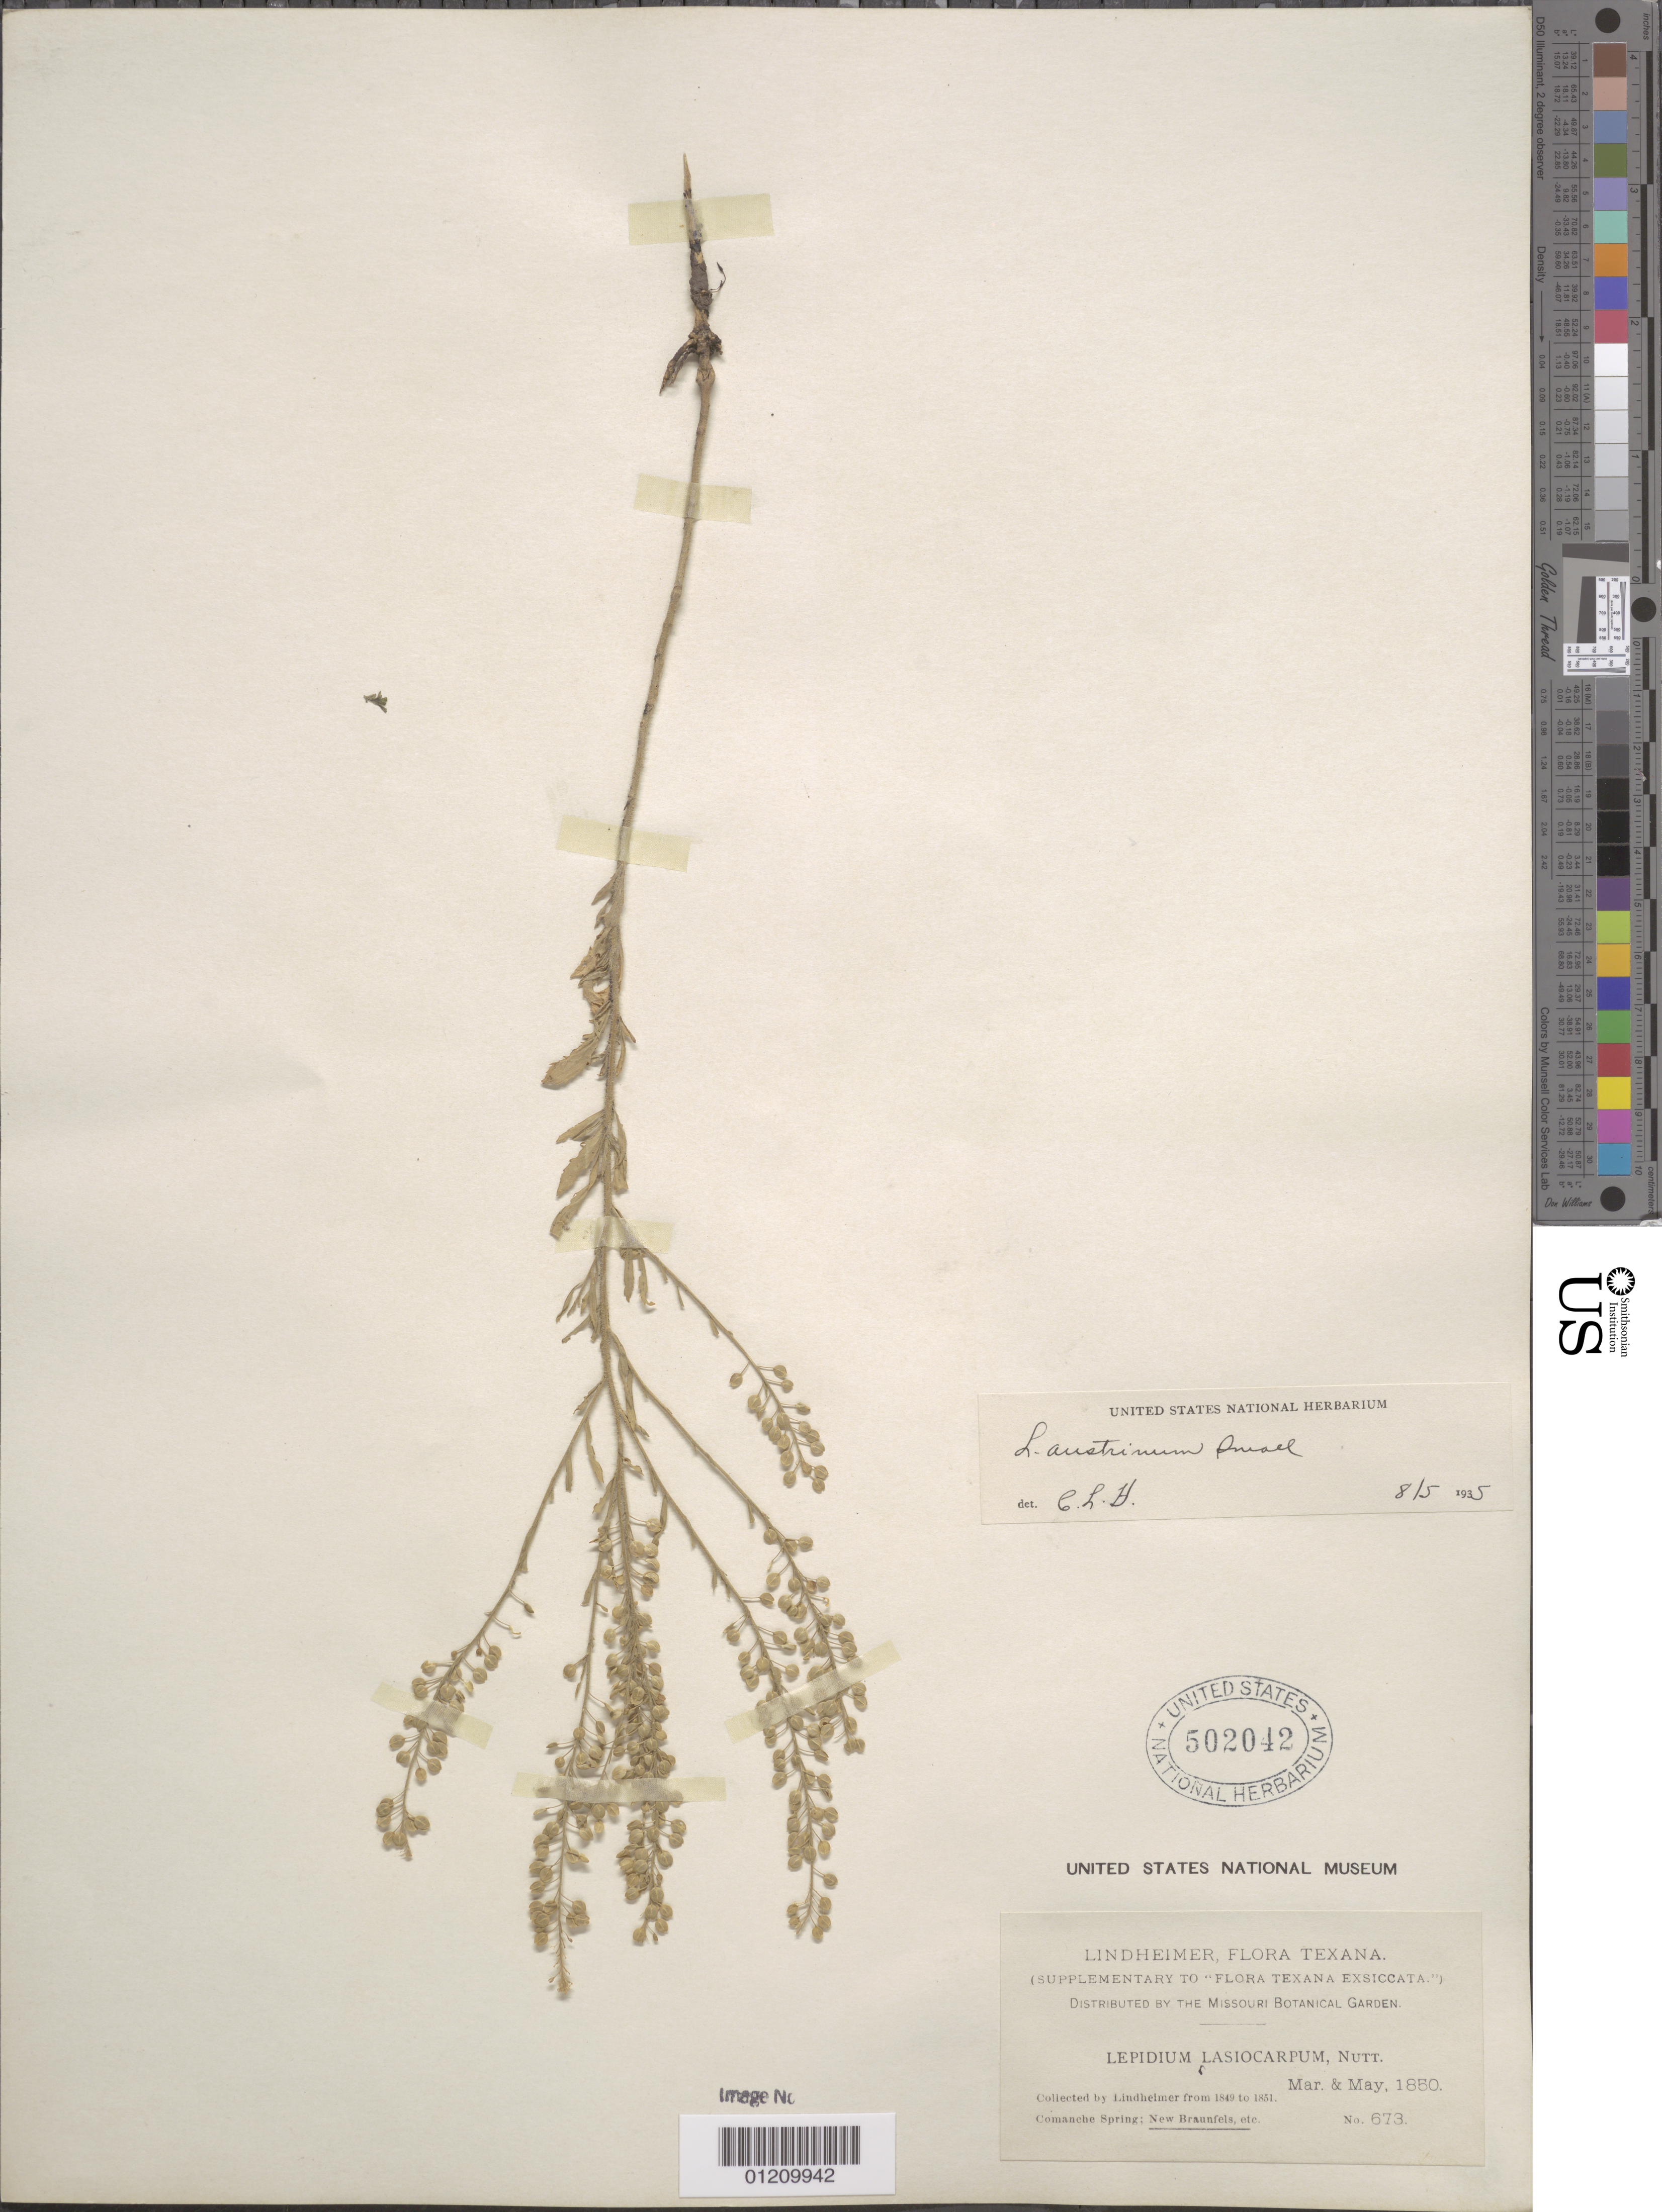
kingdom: Plantae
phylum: Tracheophyta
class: Magnoliopsida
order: Brassicales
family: Brassicaceae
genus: Lepidium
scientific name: Lepidium austrinum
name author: Small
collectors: F. J. Lindheimer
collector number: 673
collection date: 1850-03/1850-05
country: United States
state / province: Texas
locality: Comanche Spring : New Braunfels.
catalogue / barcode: US 502042